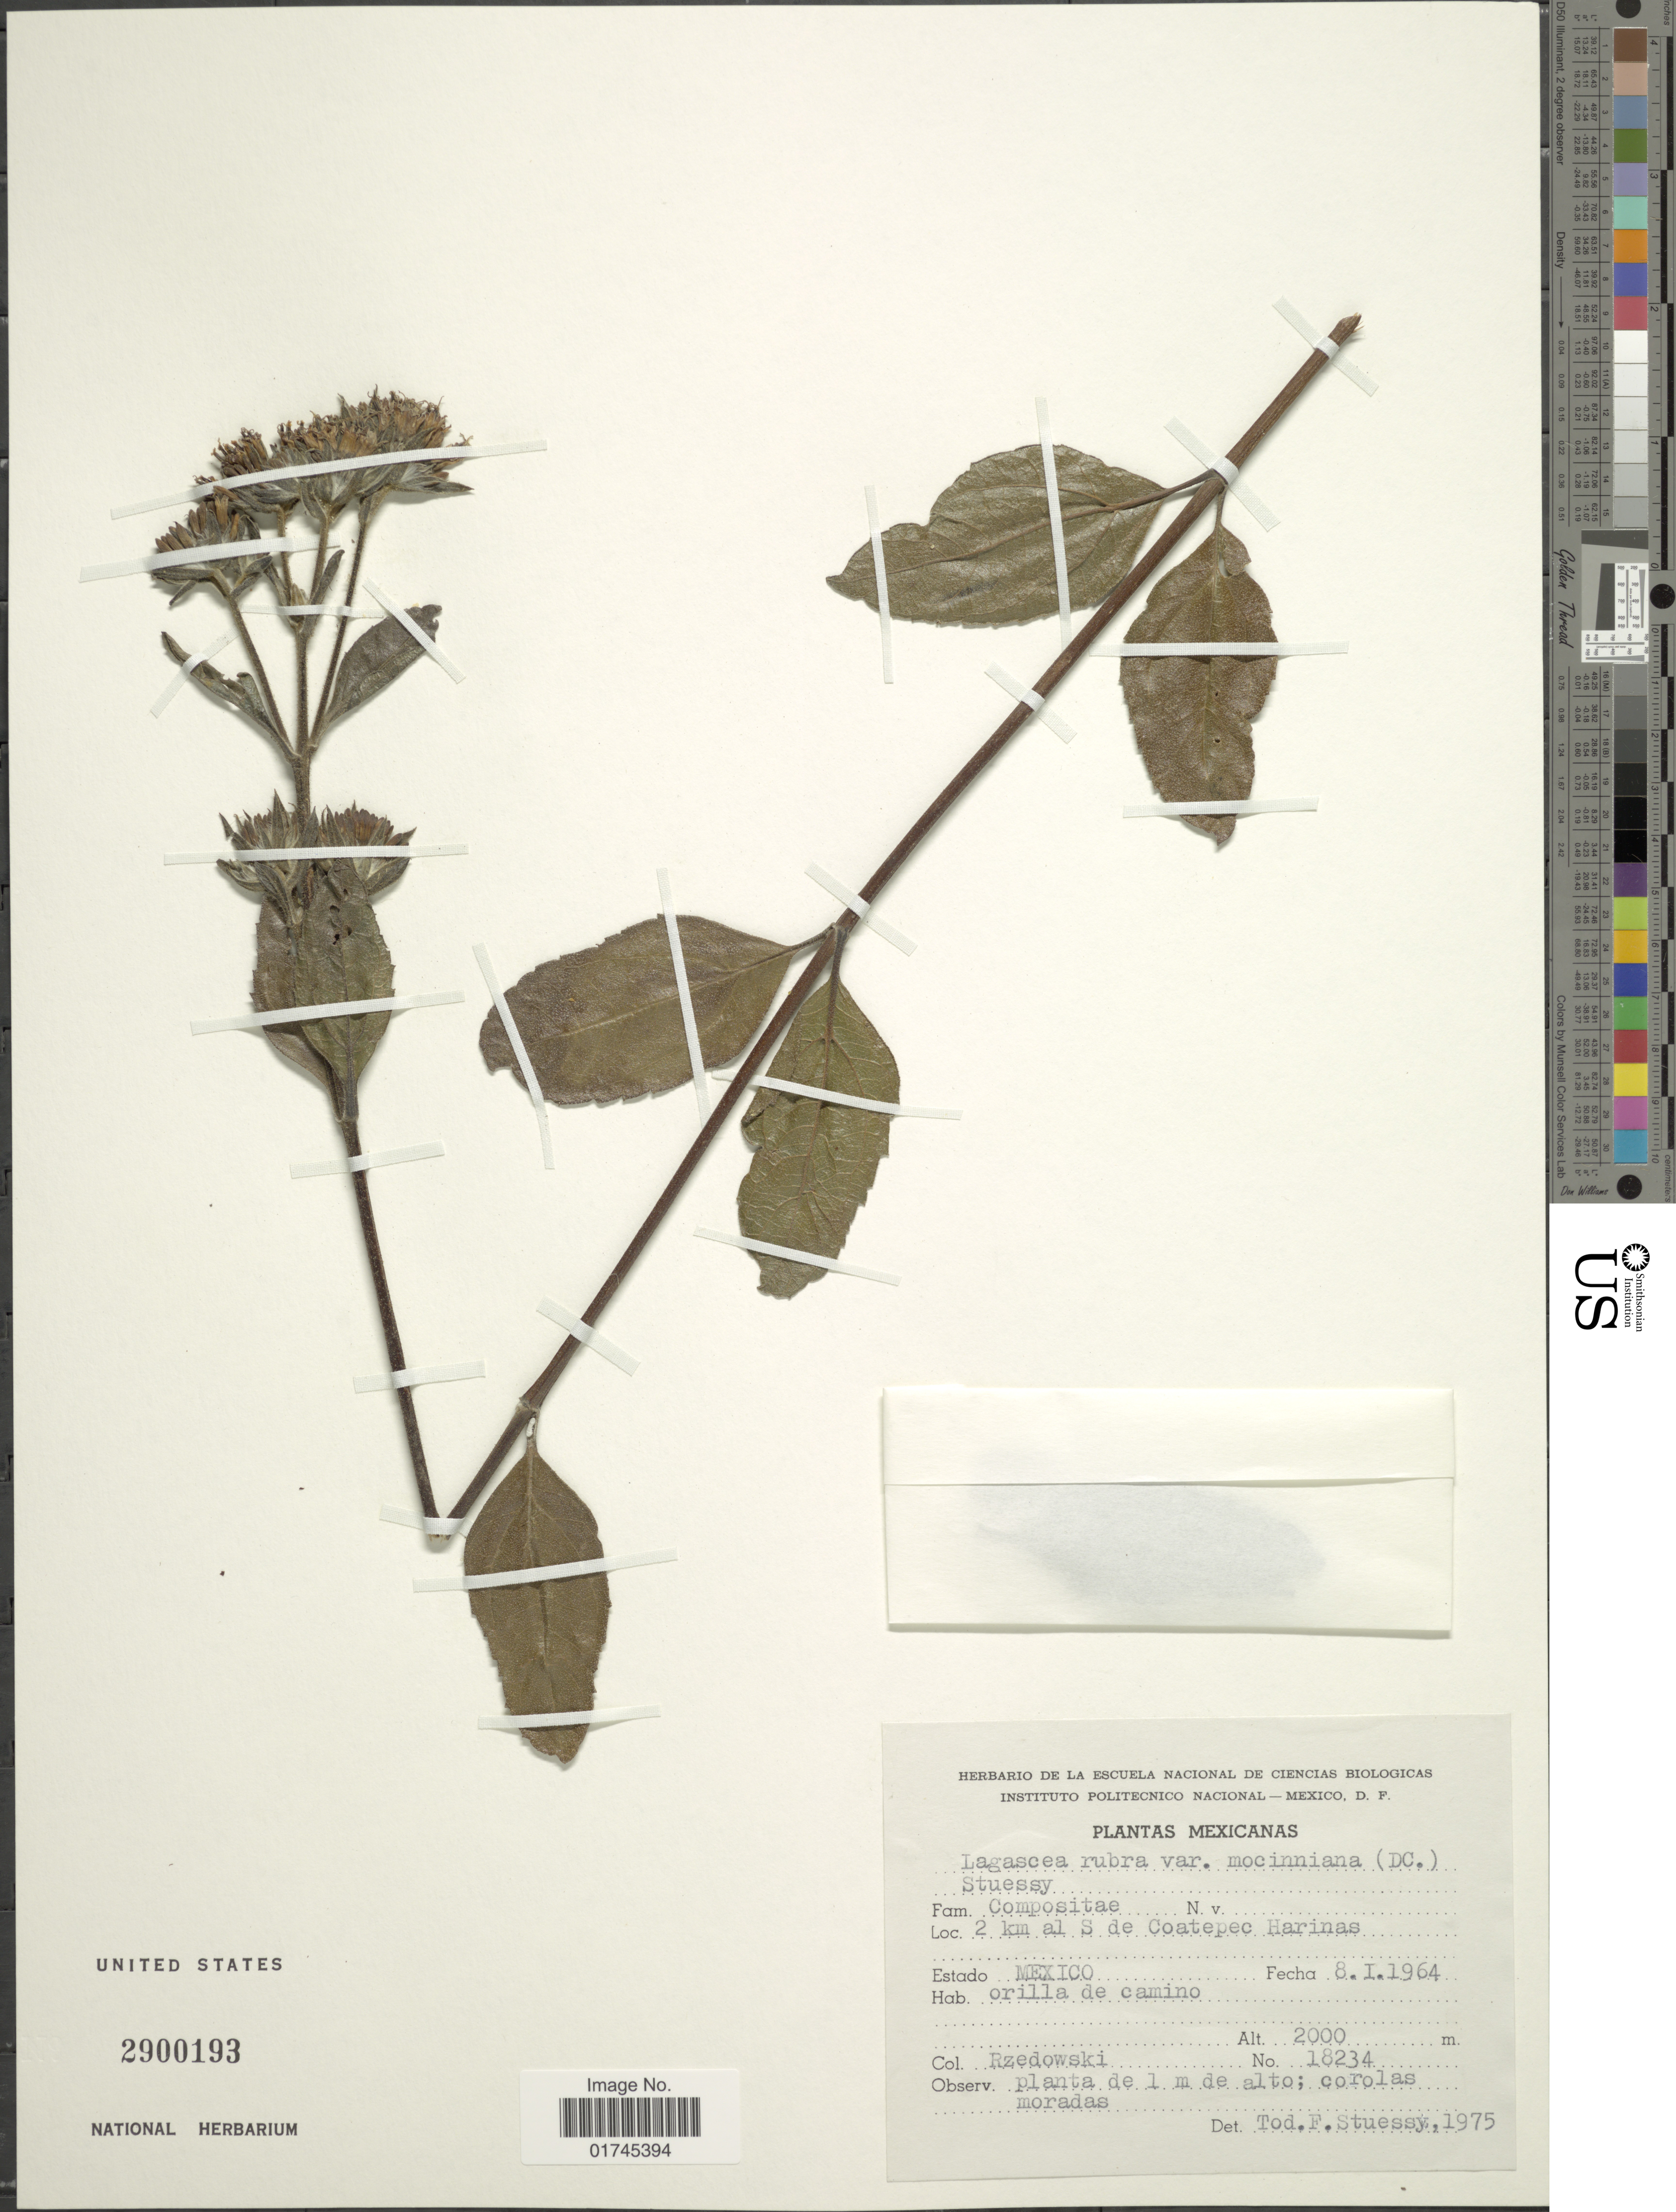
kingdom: Plantae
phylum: Tracheophyta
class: Magnoliopsida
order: Asterales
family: Asteraceae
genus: Lagascea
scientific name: Lagascea rigida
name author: Cav.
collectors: Rzedowski, --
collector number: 18234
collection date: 1964-01-08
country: Mexico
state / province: México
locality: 2 km al S de Coatepec Harinas.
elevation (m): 2000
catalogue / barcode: US 2900193